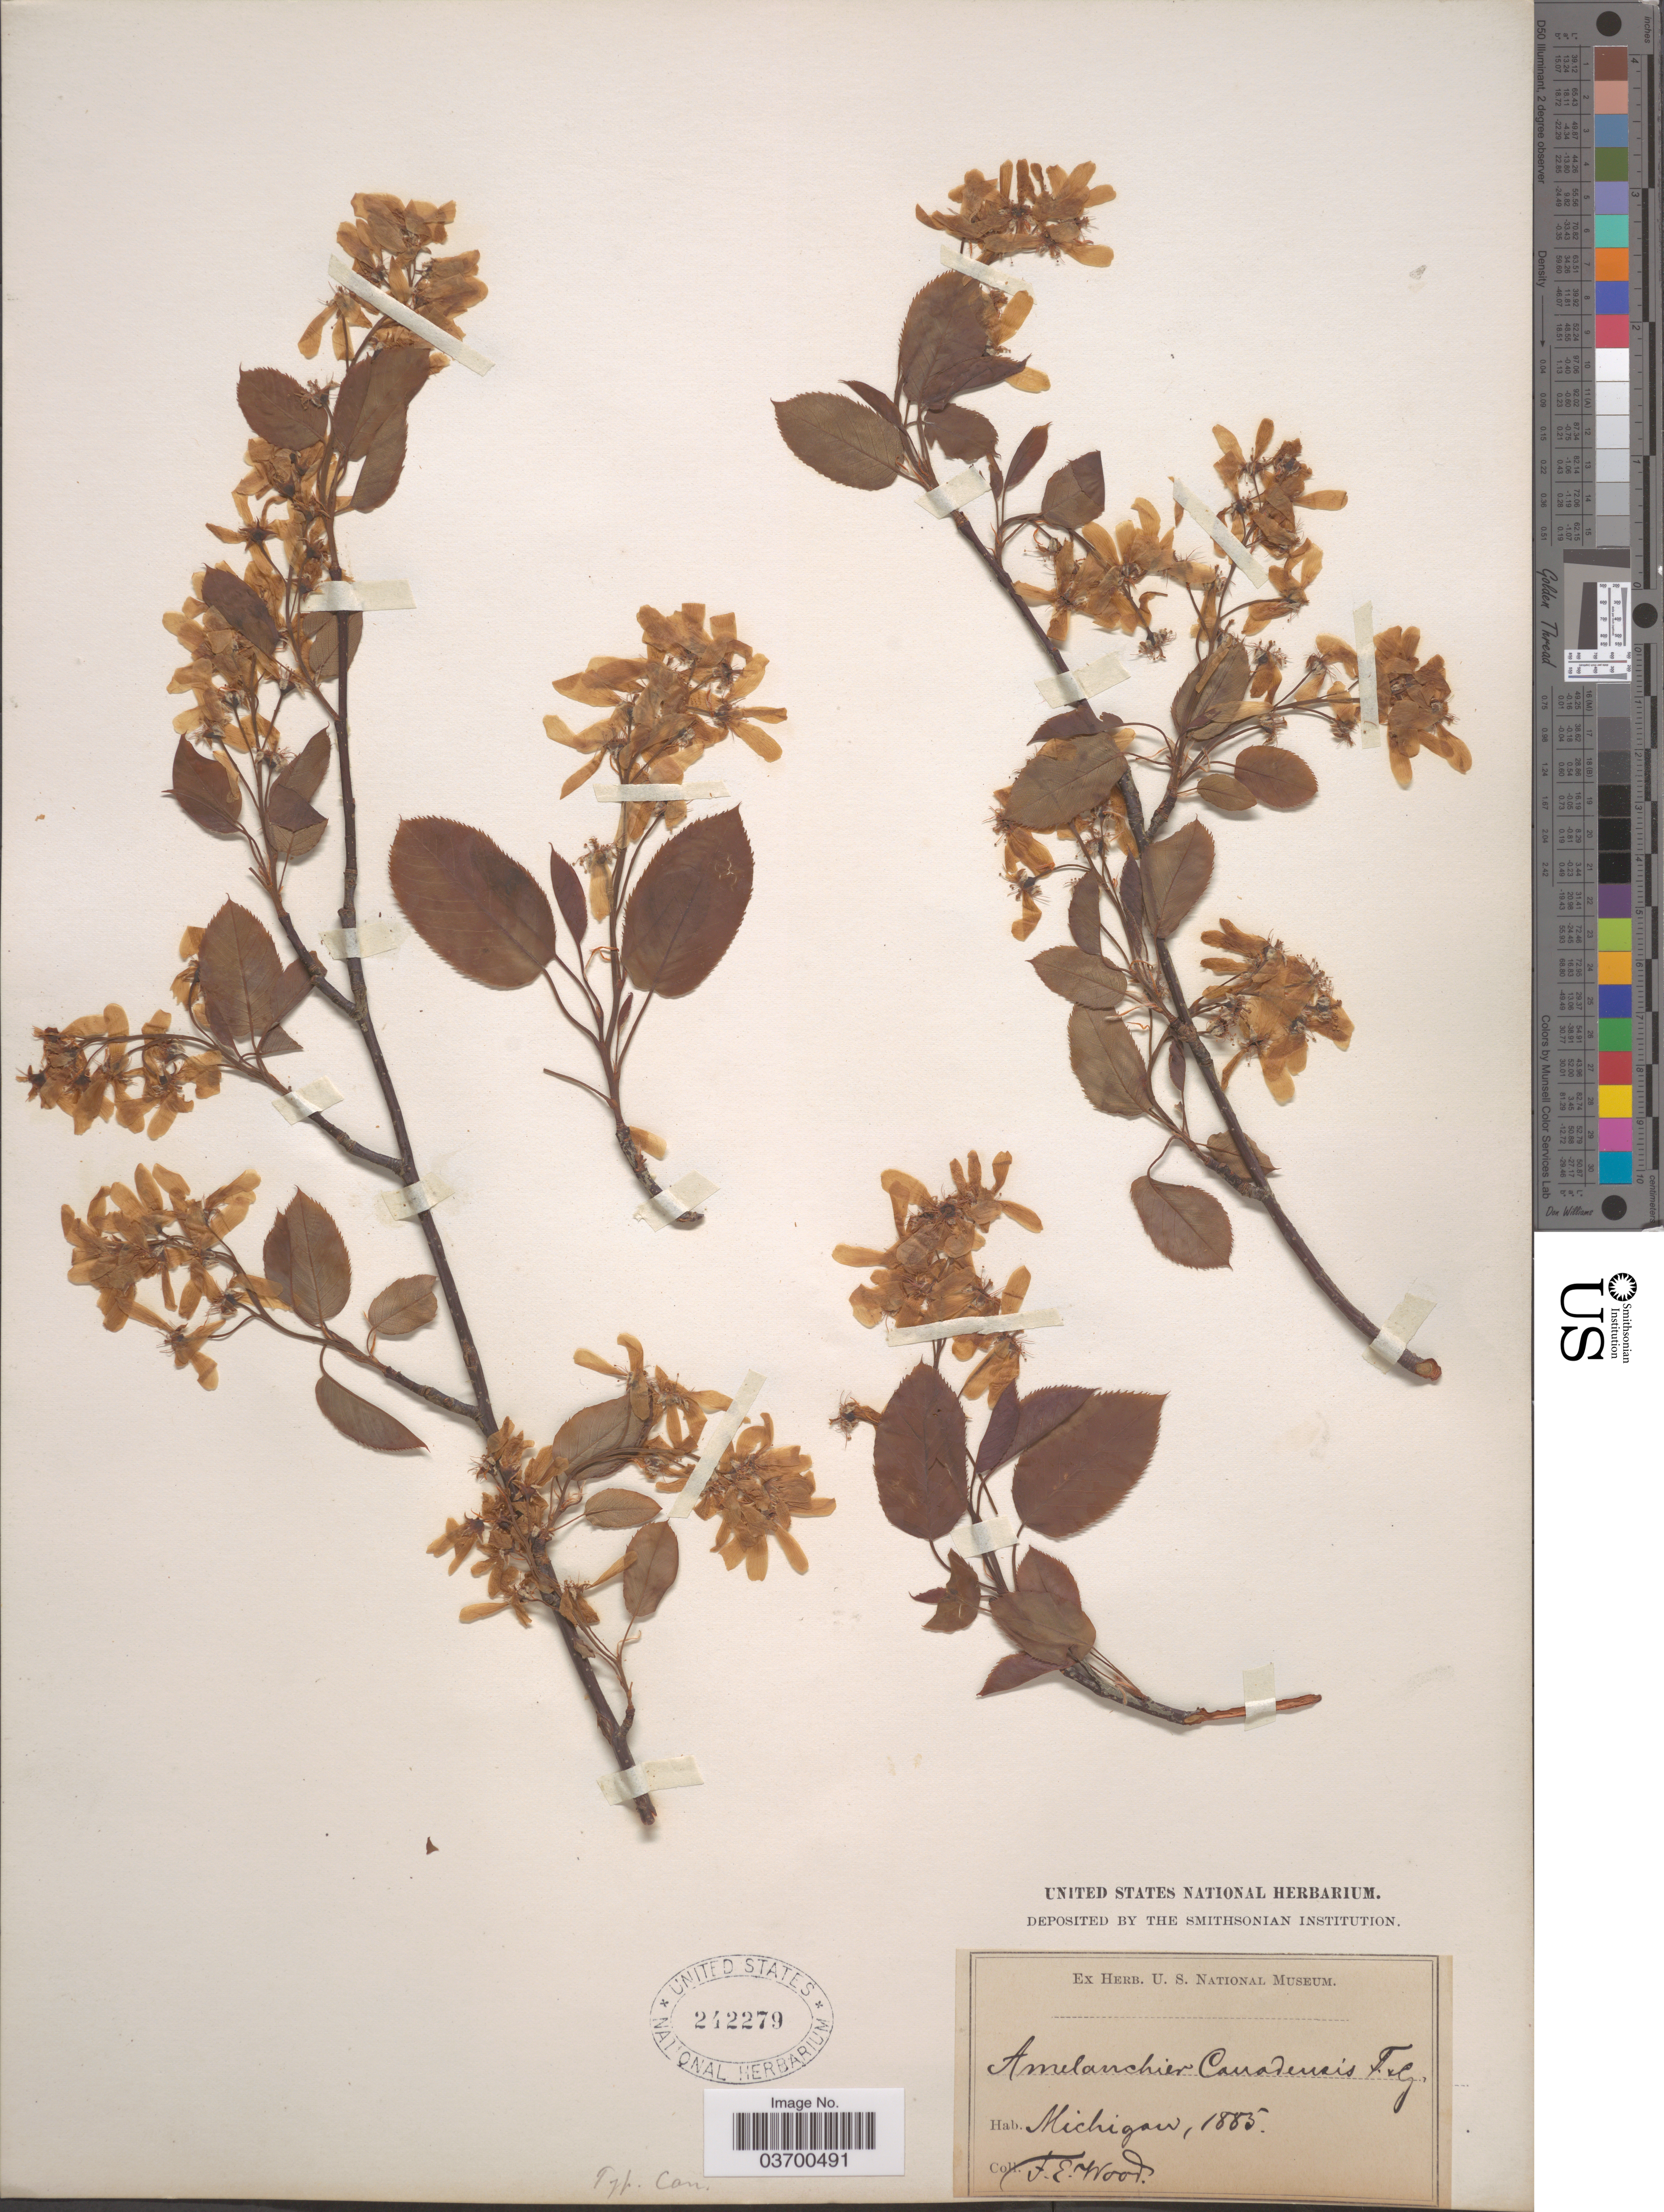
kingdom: Plantae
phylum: Tracheophyta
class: Magnoliopsida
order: Rosales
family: Rosaceae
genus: Amelanchier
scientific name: Amelanchier canadensis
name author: (L.) Medic.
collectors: F. Wood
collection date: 1885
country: United States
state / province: Michigan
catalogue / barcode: US 242279